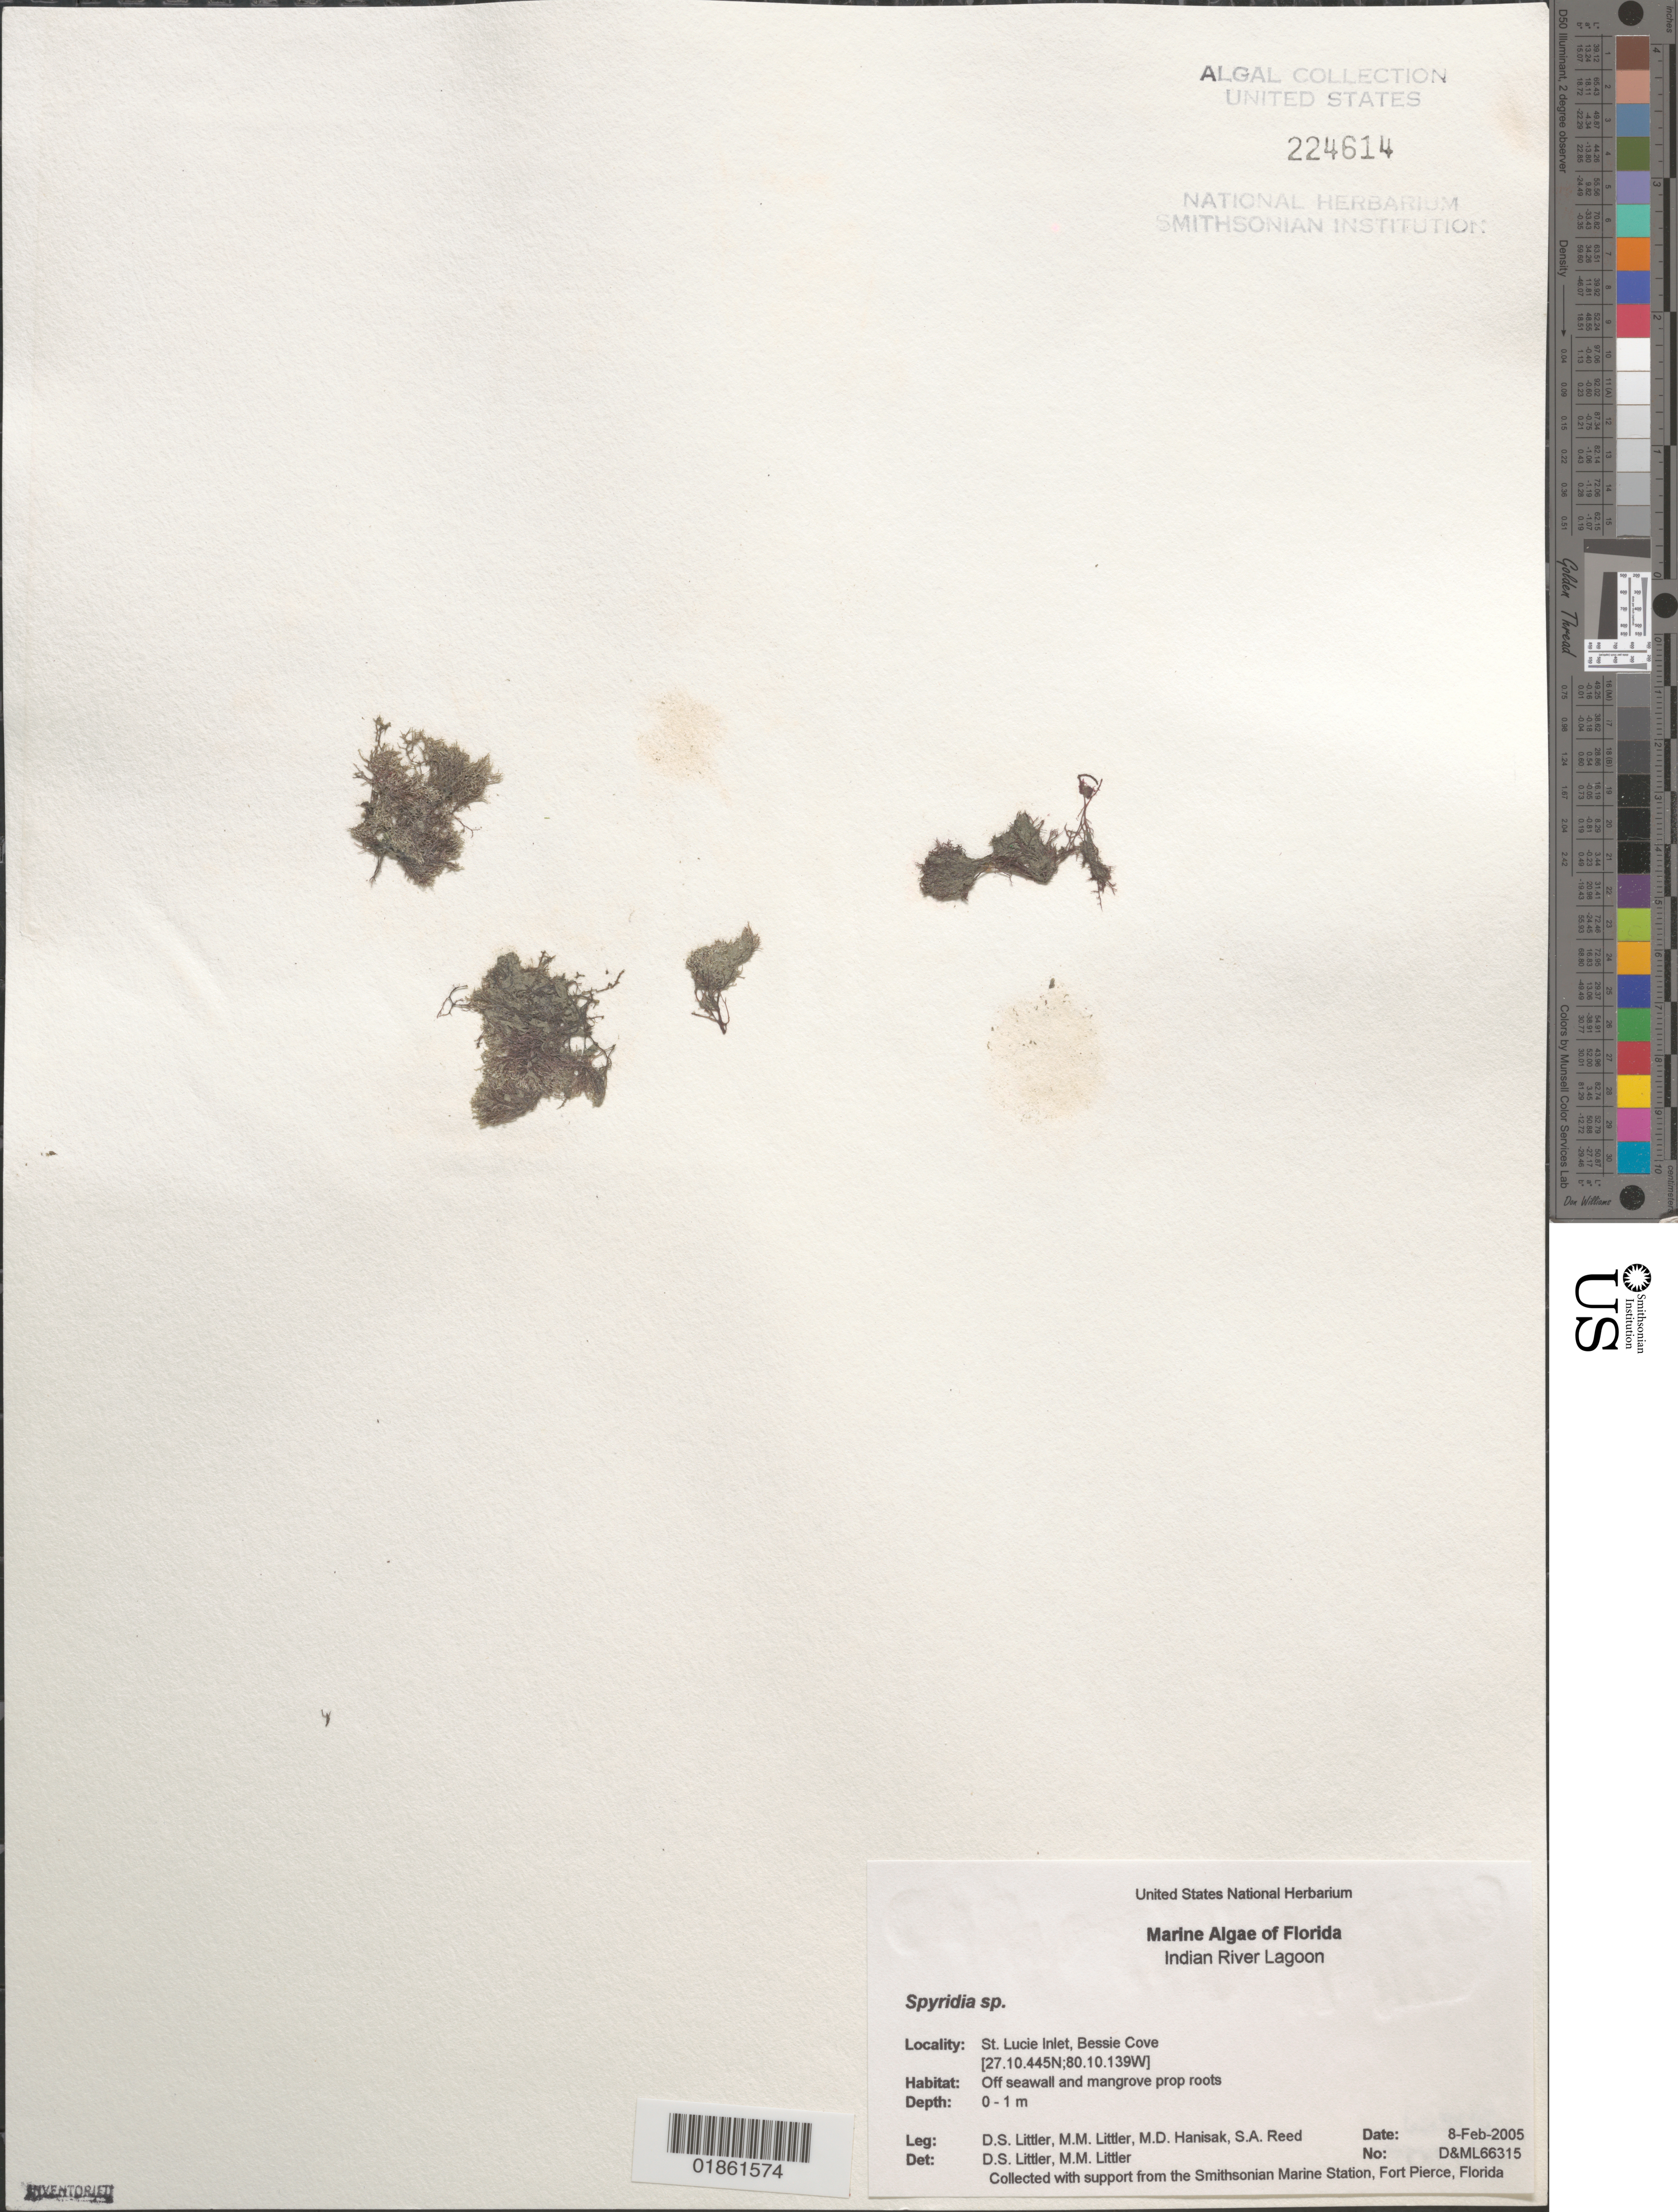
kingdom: Plantae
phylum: Rhodophyta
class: Florideophyceae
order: Ceramiales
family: Spyridiaceae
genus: Spyridia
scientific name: Spyridia sp.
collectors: D. S. Littler, M. Hanisak & S. Reed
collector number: D&ML66315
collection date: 2005-02-08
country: United States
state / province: Florida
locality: Indian River Lagoon. St. Lucie Inlet, Bessie Cove.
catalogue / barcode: US 224614